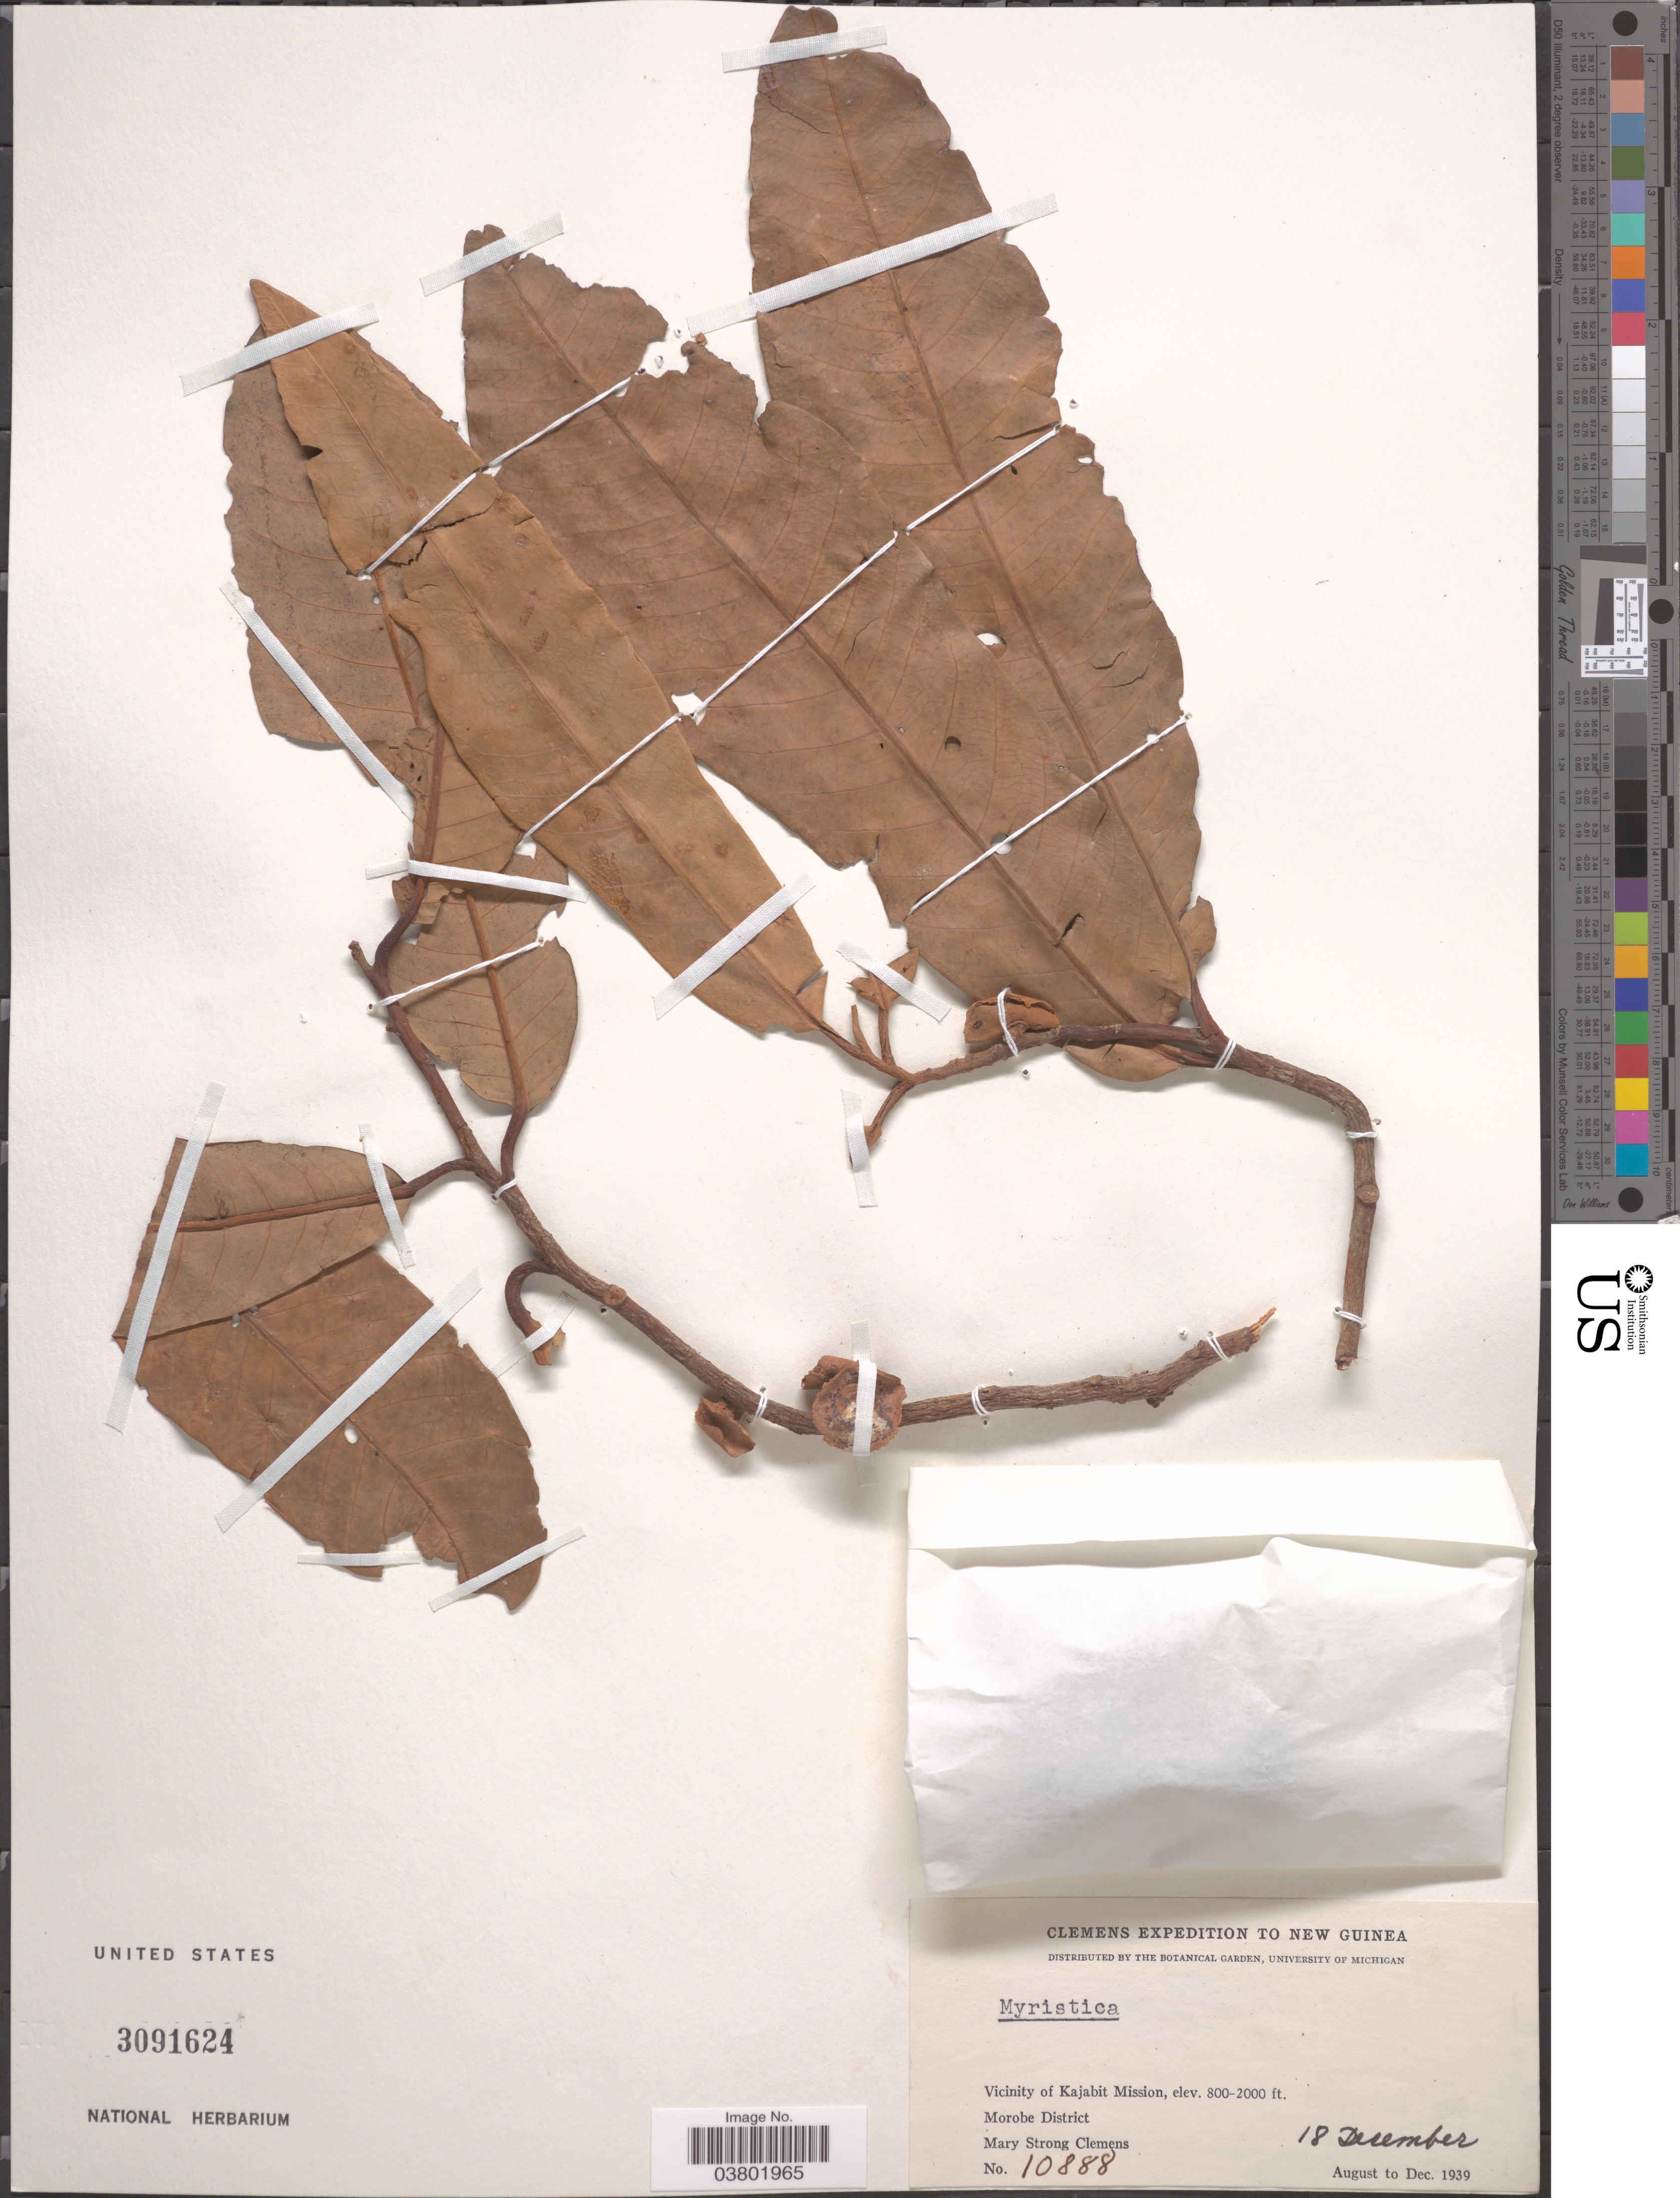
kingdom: Plantae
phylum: Tracheophyta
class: Magnoliopsida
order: Magnoliales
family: Myristicaceae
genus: Myristica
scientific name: Myristica sp.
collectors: M. S. Clemens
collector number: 10888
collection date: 1939-12-18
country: Papua New Guinea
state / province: Morobe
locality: New Guinea. Vicinity of Kajabit Mission. Morobe District.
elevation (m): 244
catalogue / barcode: US 3091624